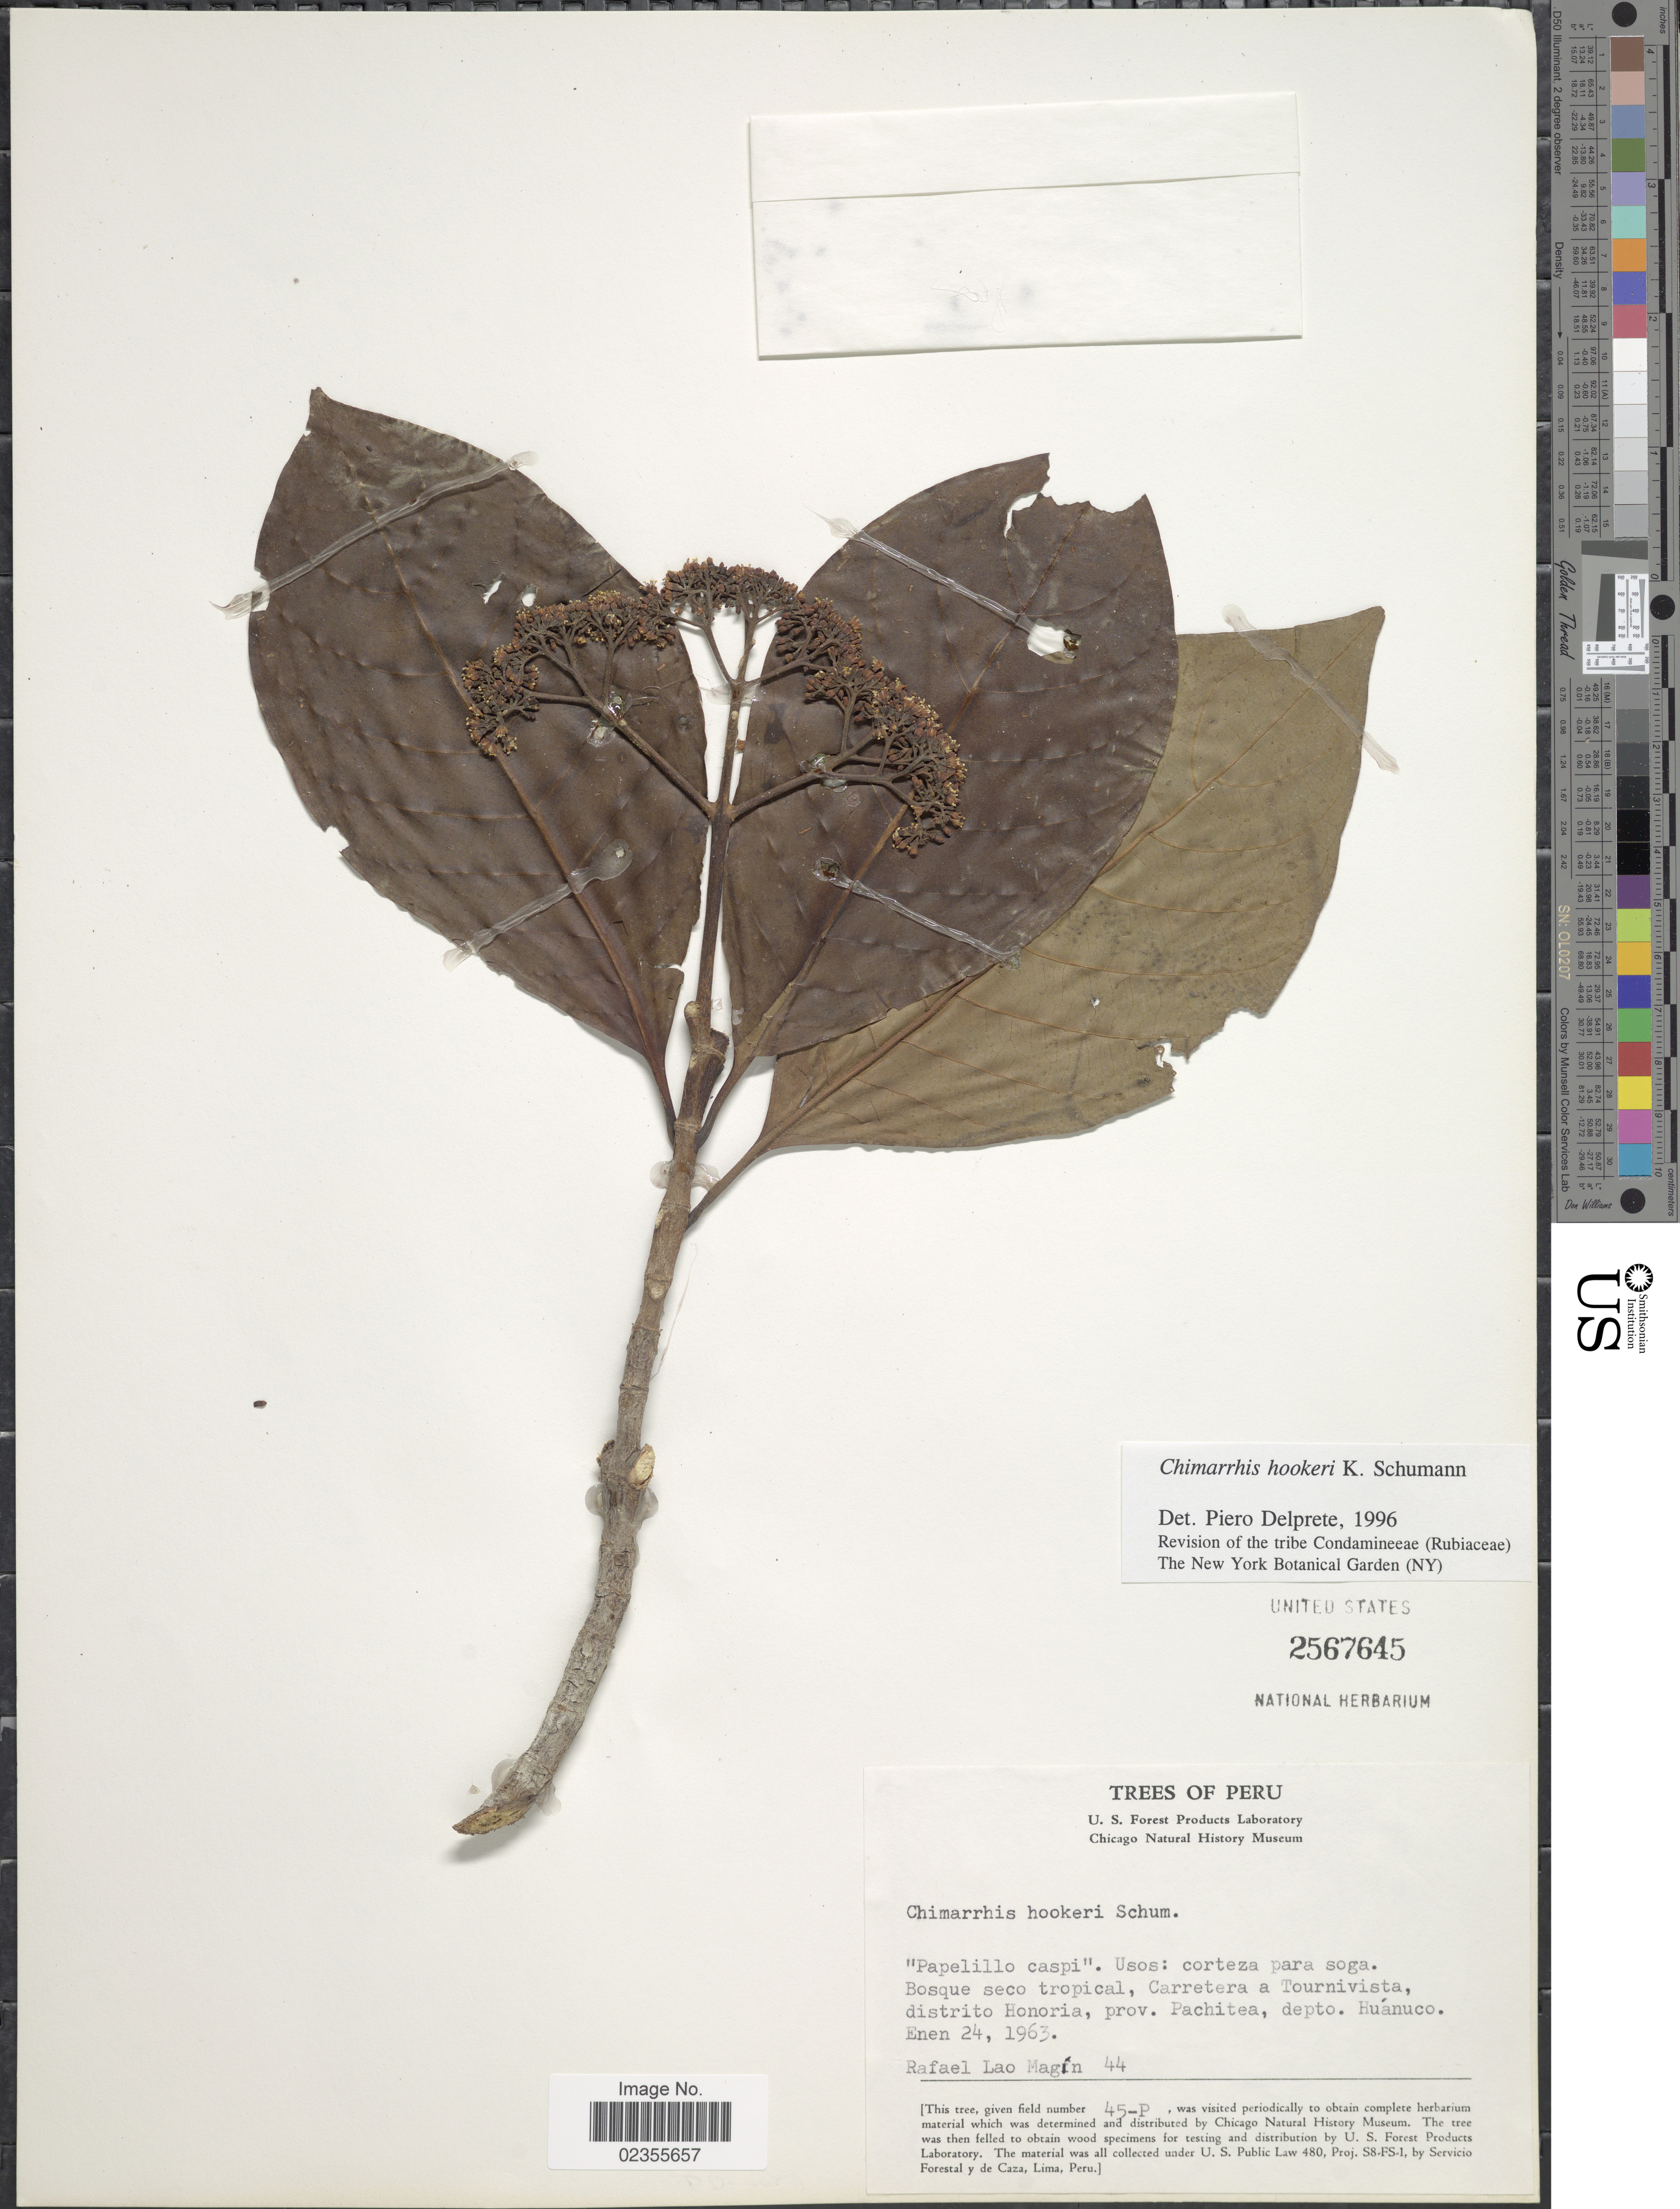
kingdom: Plantae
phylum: Tracheophyta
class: Magnoliopsida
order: Gentianales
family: Rubiaceae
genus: Chimarrhis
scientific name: Chimarrhis hookeri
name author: K. Schum.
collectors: R. L. Magin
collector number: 44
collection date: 1963-01-24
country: Peru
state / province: Huánuco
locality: Carretera a Tournavista, distrito Honoria, prov. Pachitea.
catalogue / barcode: US 2567645